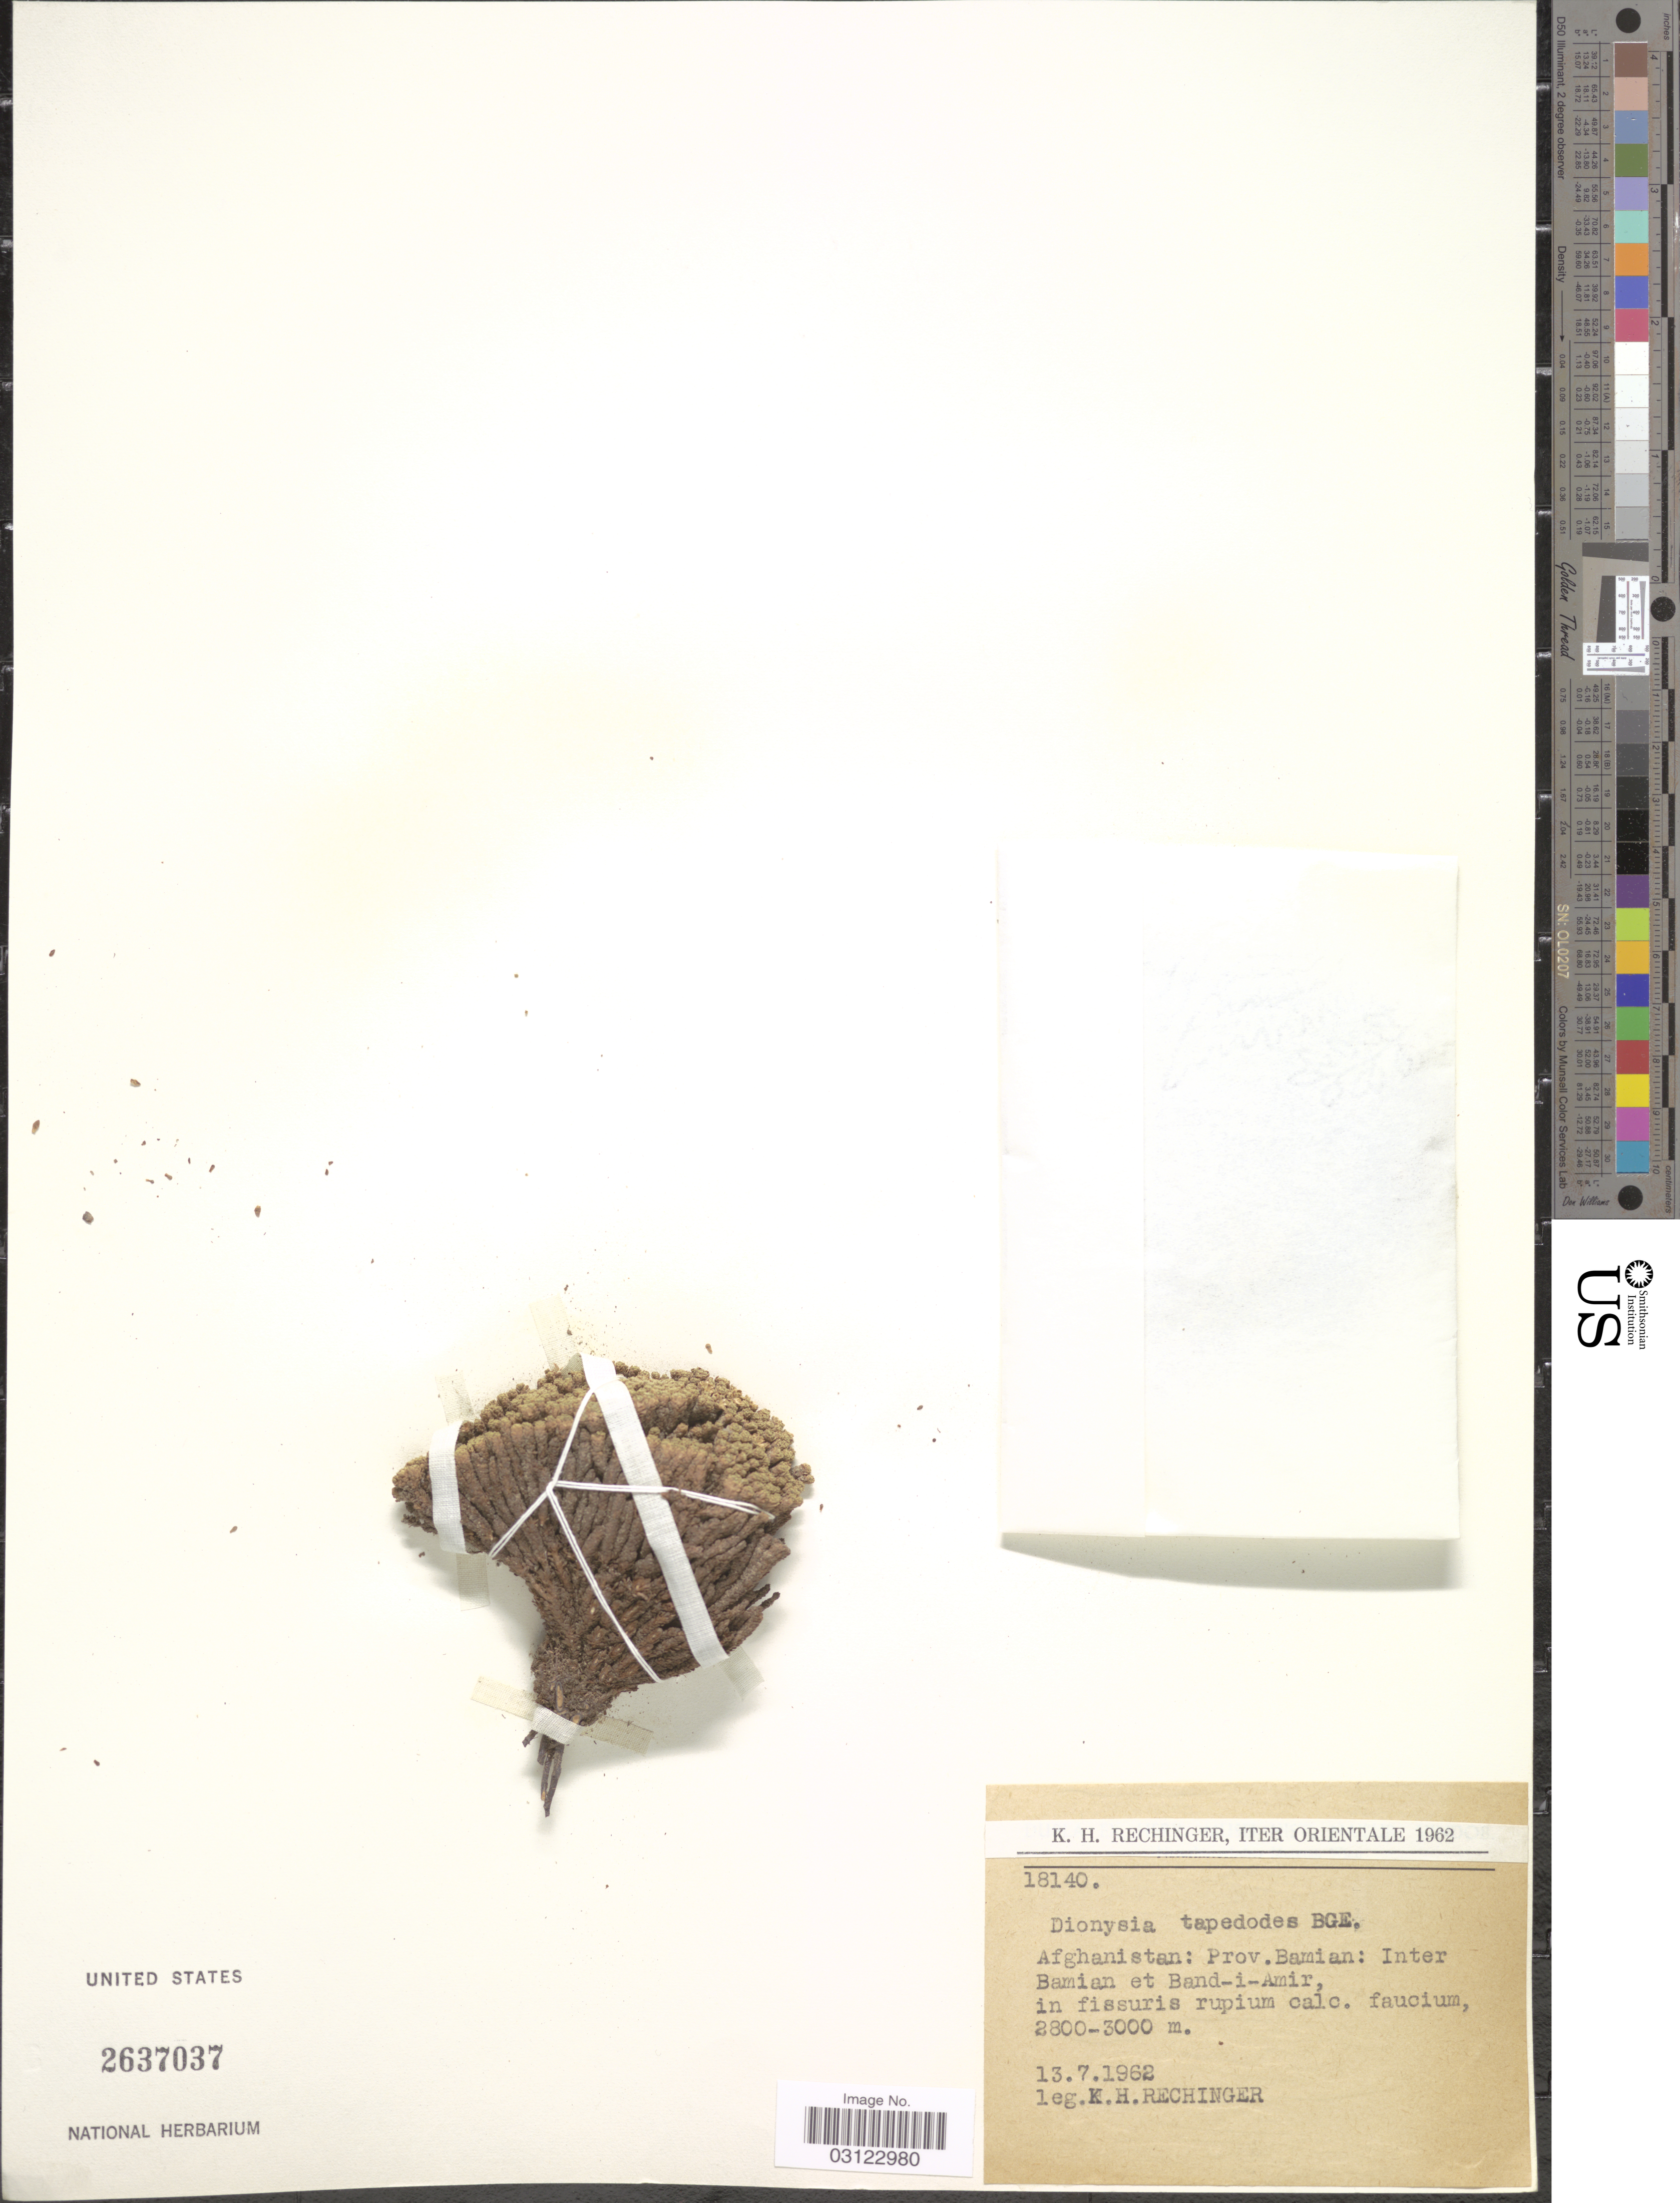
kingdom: Plantae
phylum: Tracheophyta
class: Magnoliopsida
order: Ericales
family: Primulaceae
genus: Dionysia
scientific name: Dionysia tapetodes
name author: Bunge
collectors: K. H. Rechinger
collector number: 18140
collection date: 1962-07-13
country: Afghanistan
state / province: Bamian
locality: Inter Bamian et Band-i-Amir. Iter Orientale.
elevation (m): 2800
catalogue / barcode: US 2637037